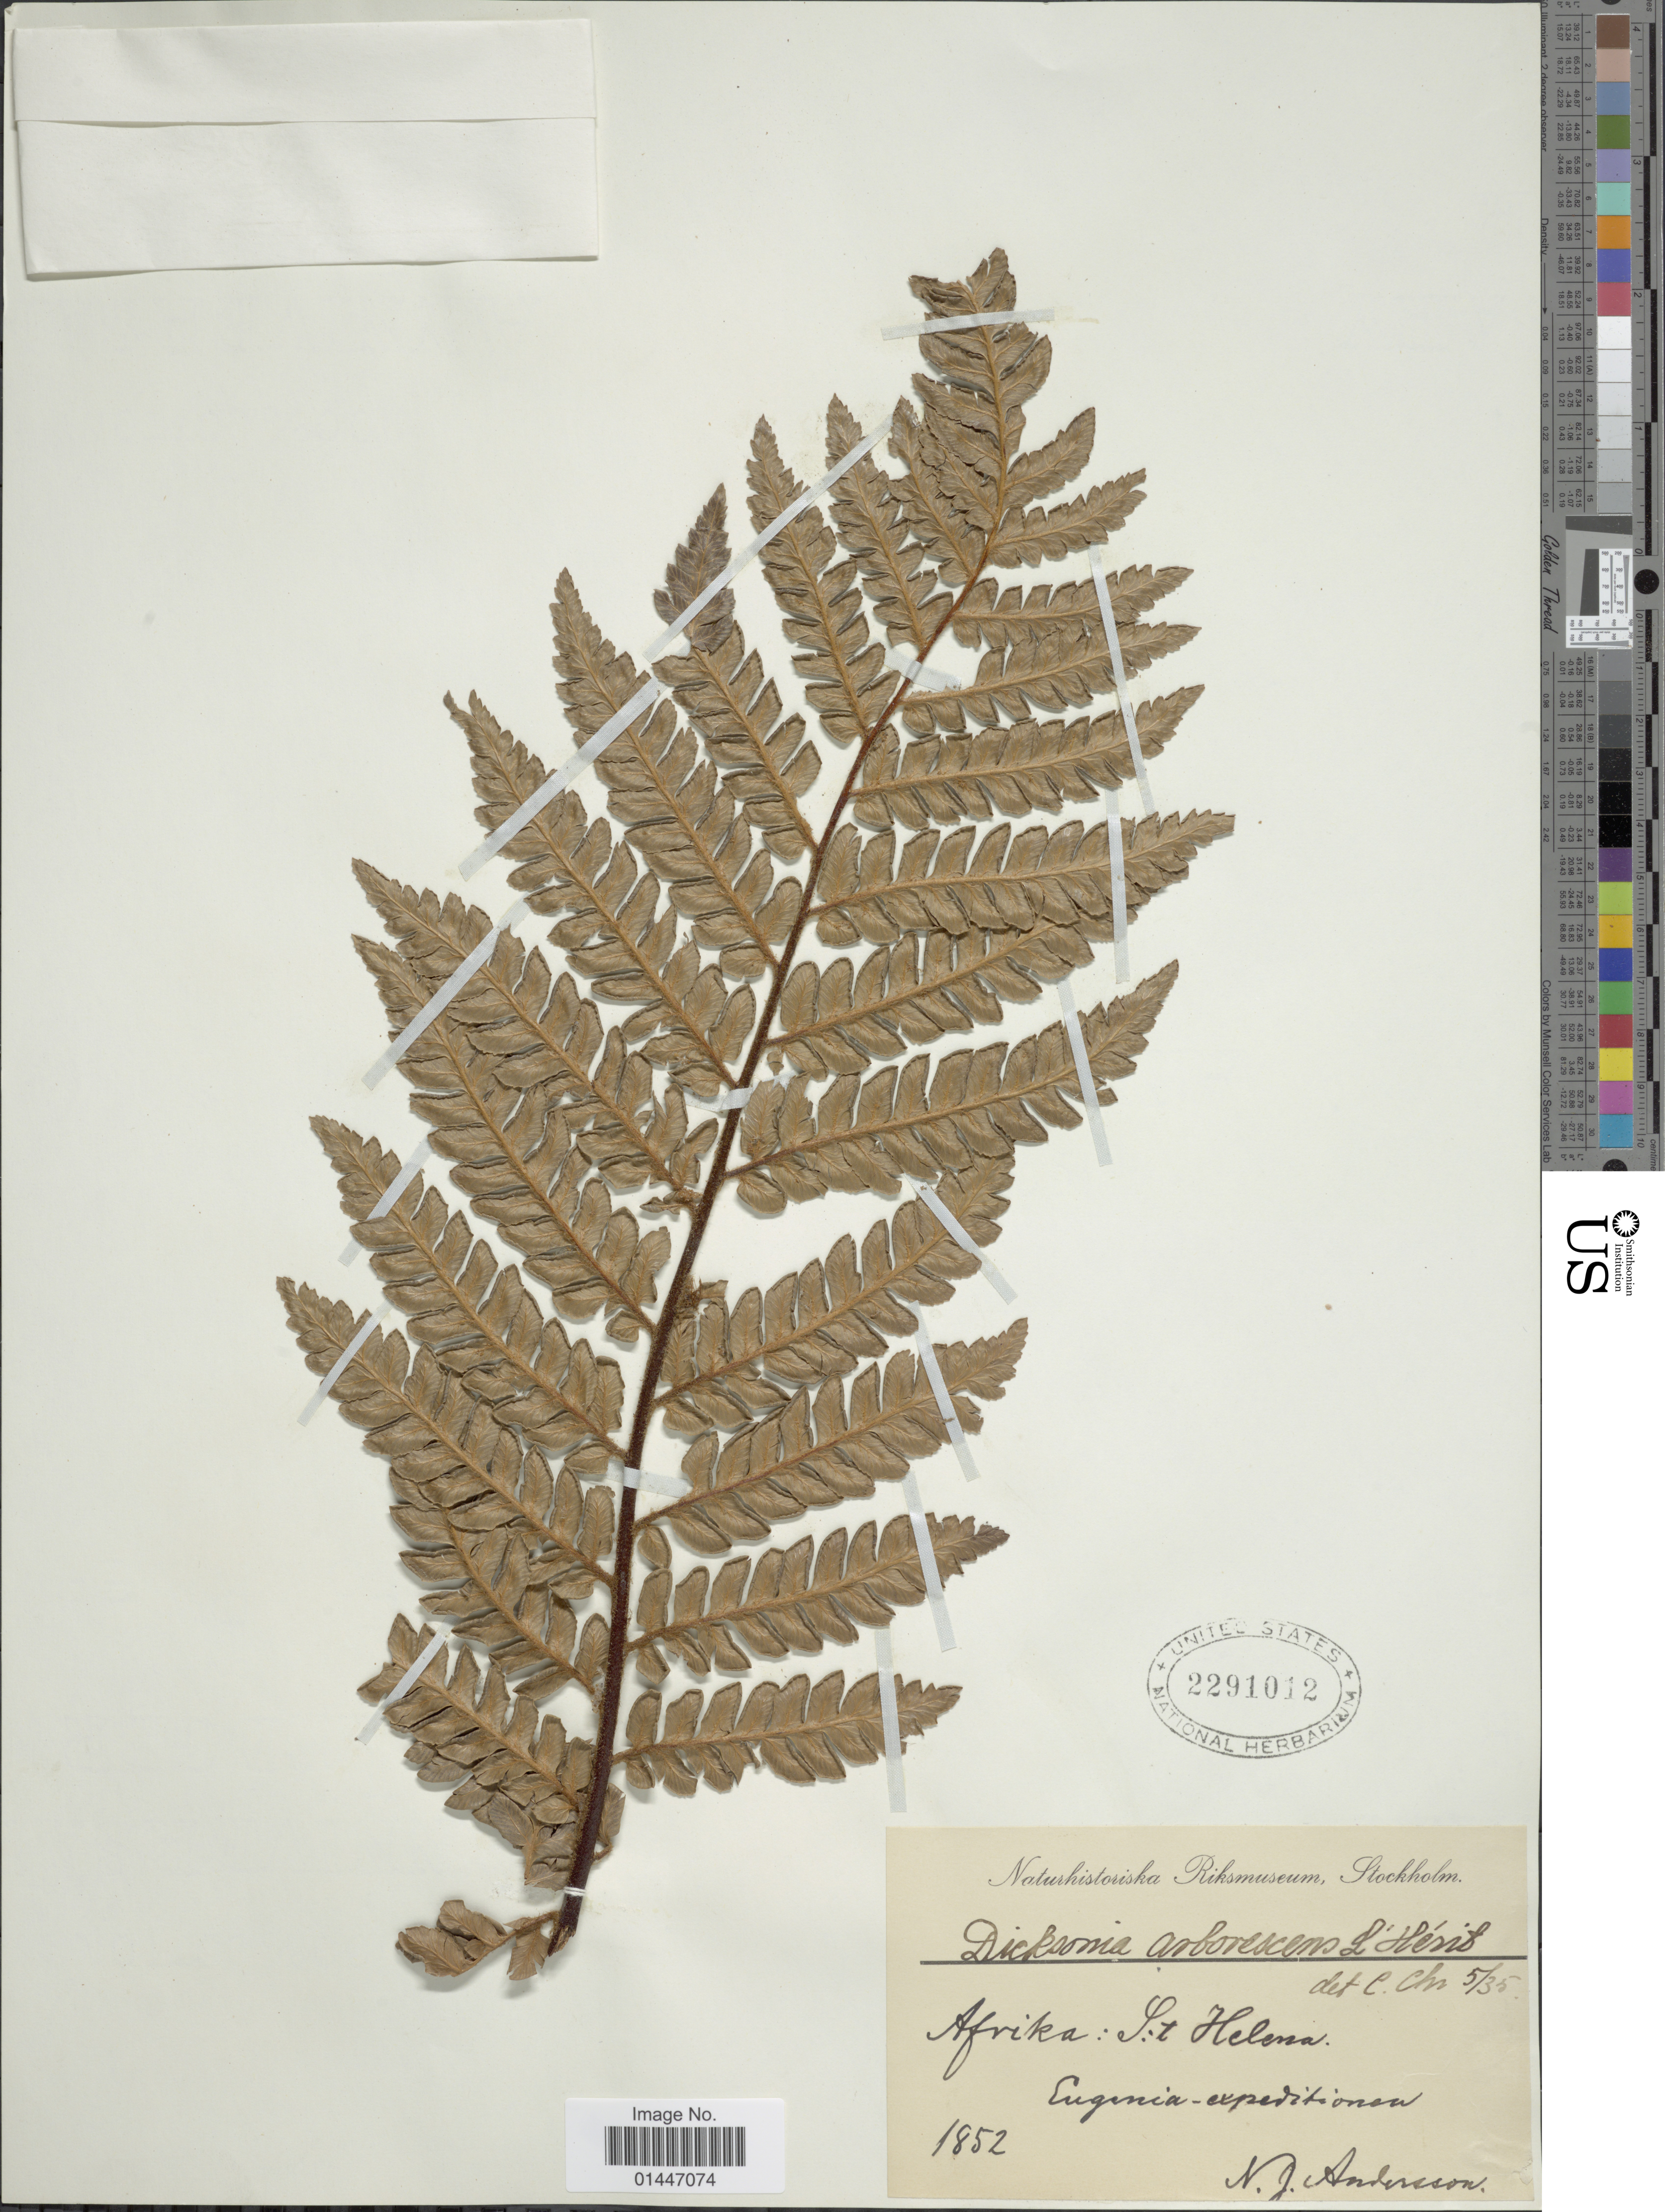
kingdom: Plantae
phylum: Tracheophyta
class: Polypodiopsida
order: Cyatheales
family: Dicksoniaceae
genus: Dicksonia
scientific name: Dicksonia arborescens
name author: L'Hér.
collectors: N. J. Andersson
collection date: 1852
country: St. Helena Islands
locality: St Helena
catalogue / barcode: US 2291012